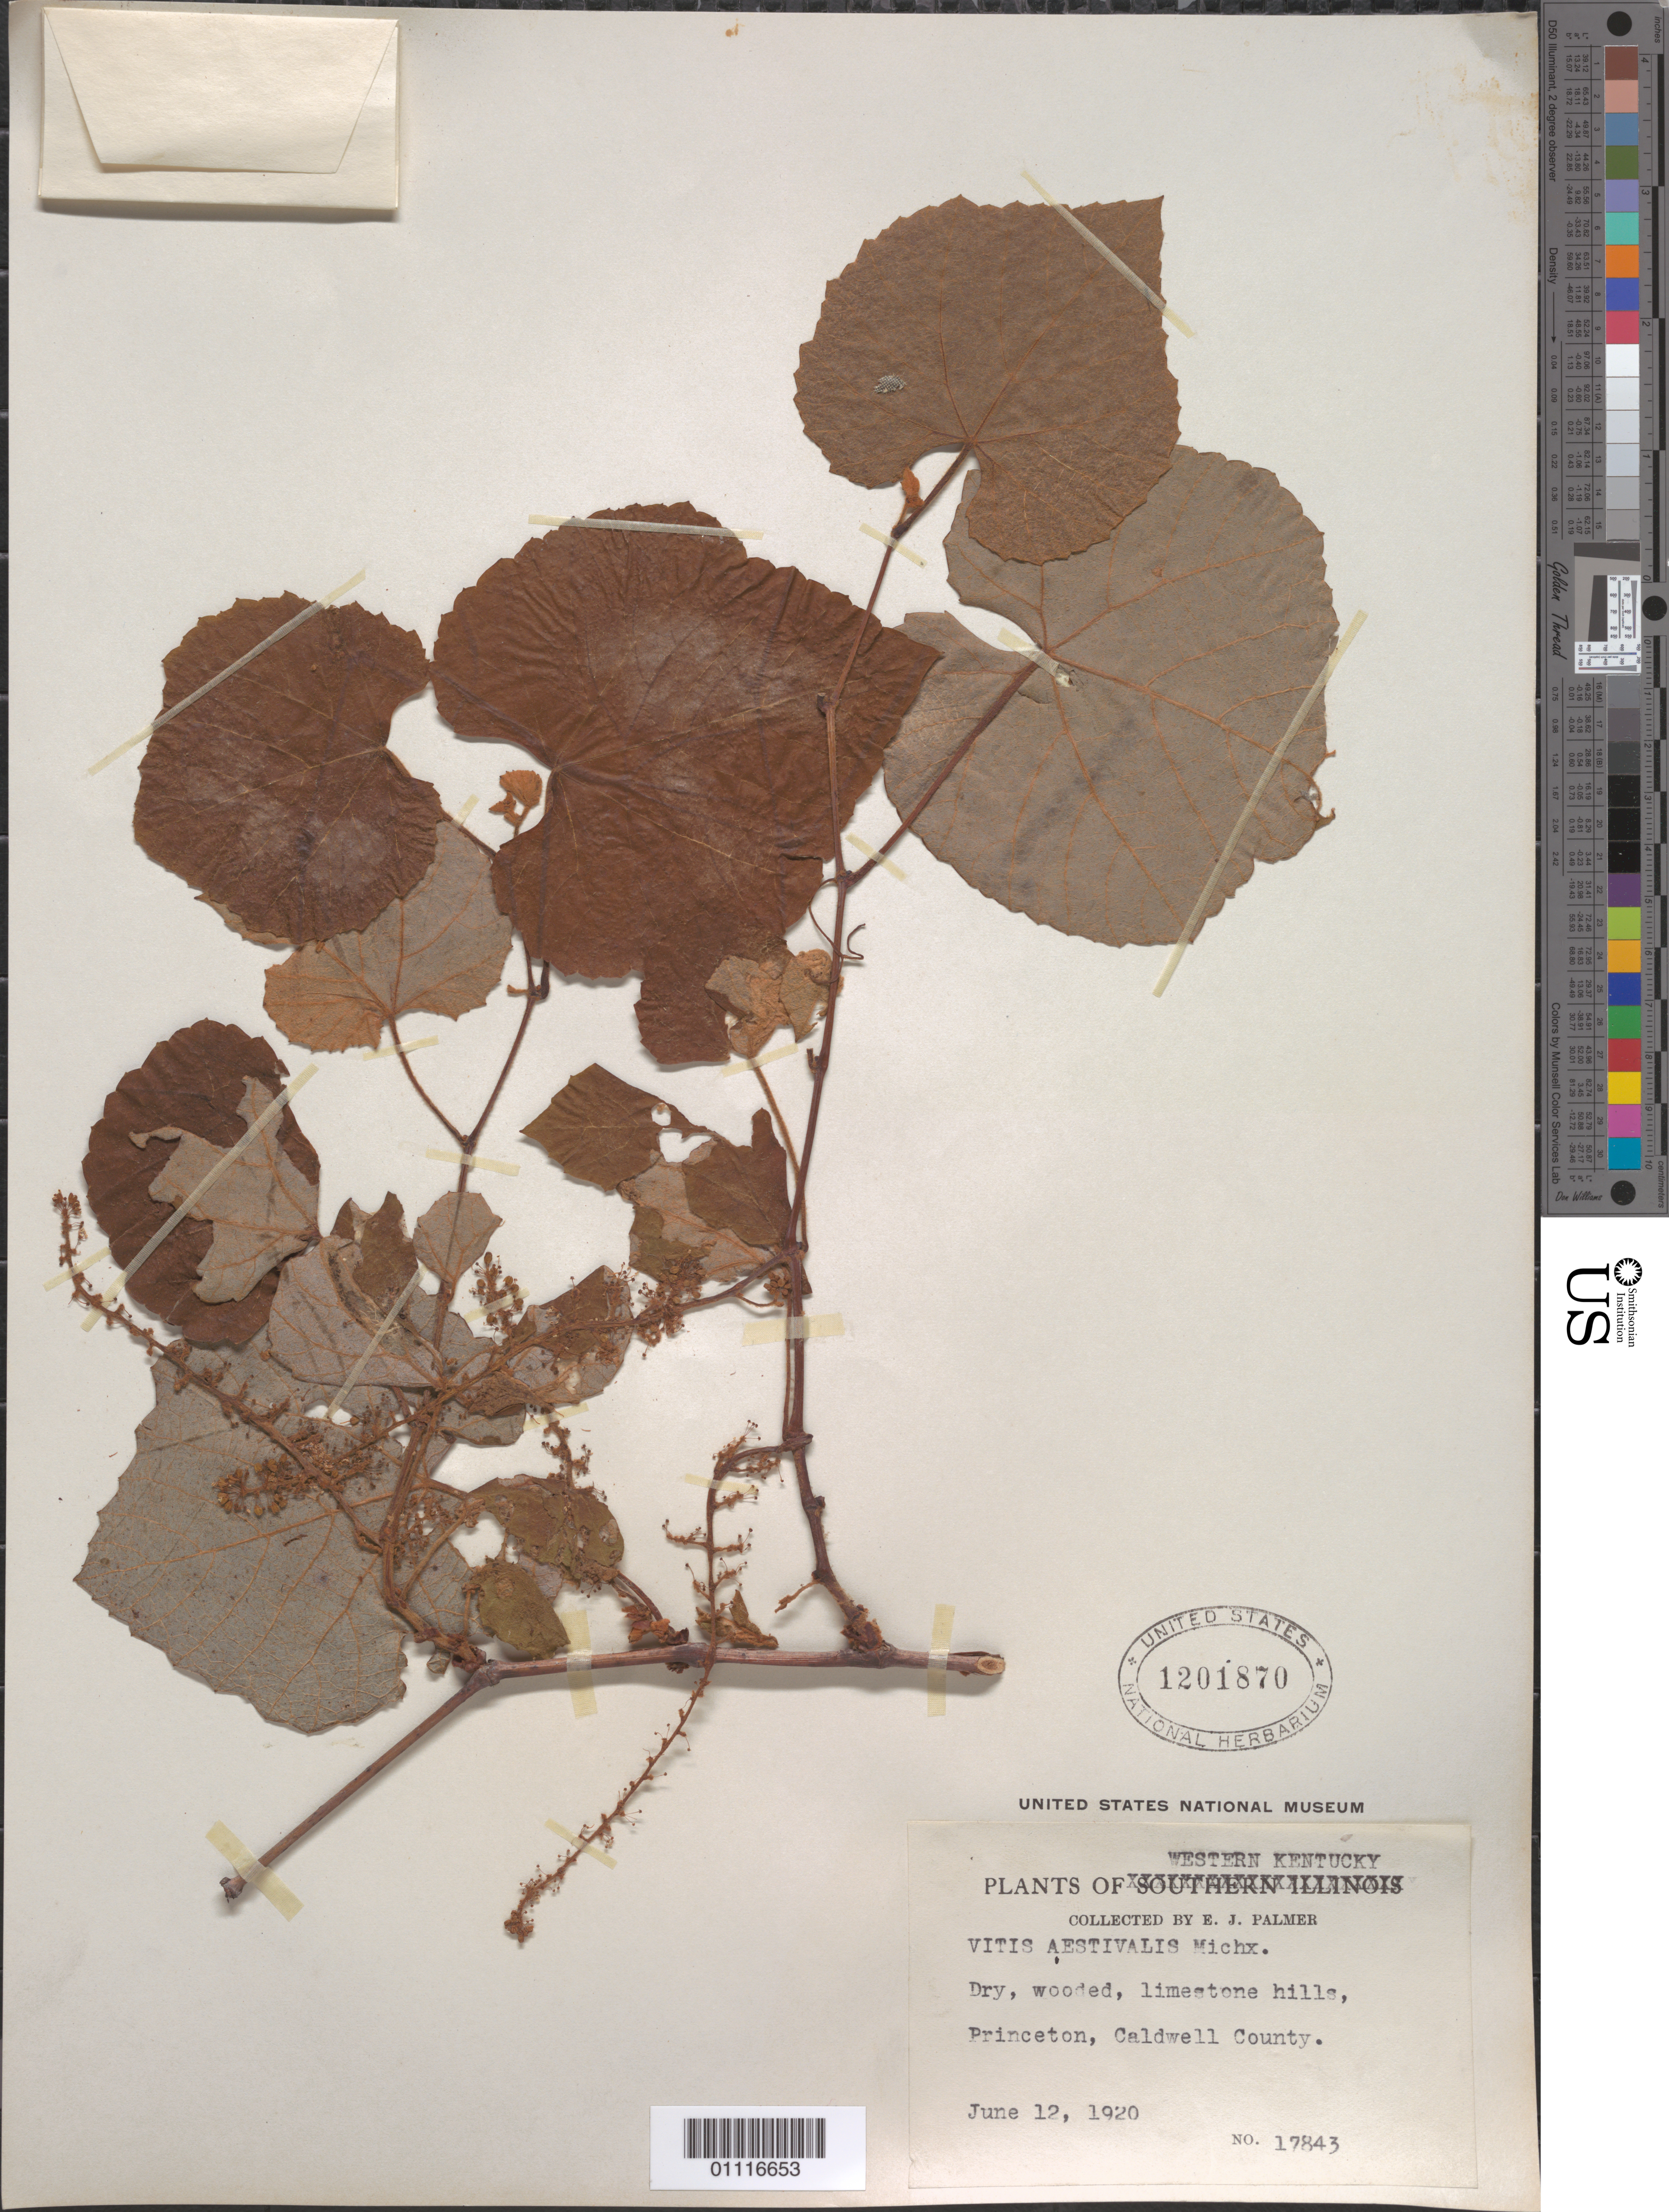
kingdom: Plantae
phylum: Tracheophyta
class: Magnoliopsida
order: Vitales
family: Vitaceae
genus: Vitis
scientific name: Vitis aestivalis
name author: Michx.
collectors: E. J. Palmer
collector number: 17843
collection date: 1920-06-12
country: United States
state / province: Kentucky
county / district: Caldwell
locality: Dry, wooded, limestone hills, Princeton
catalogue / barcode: US 1201870